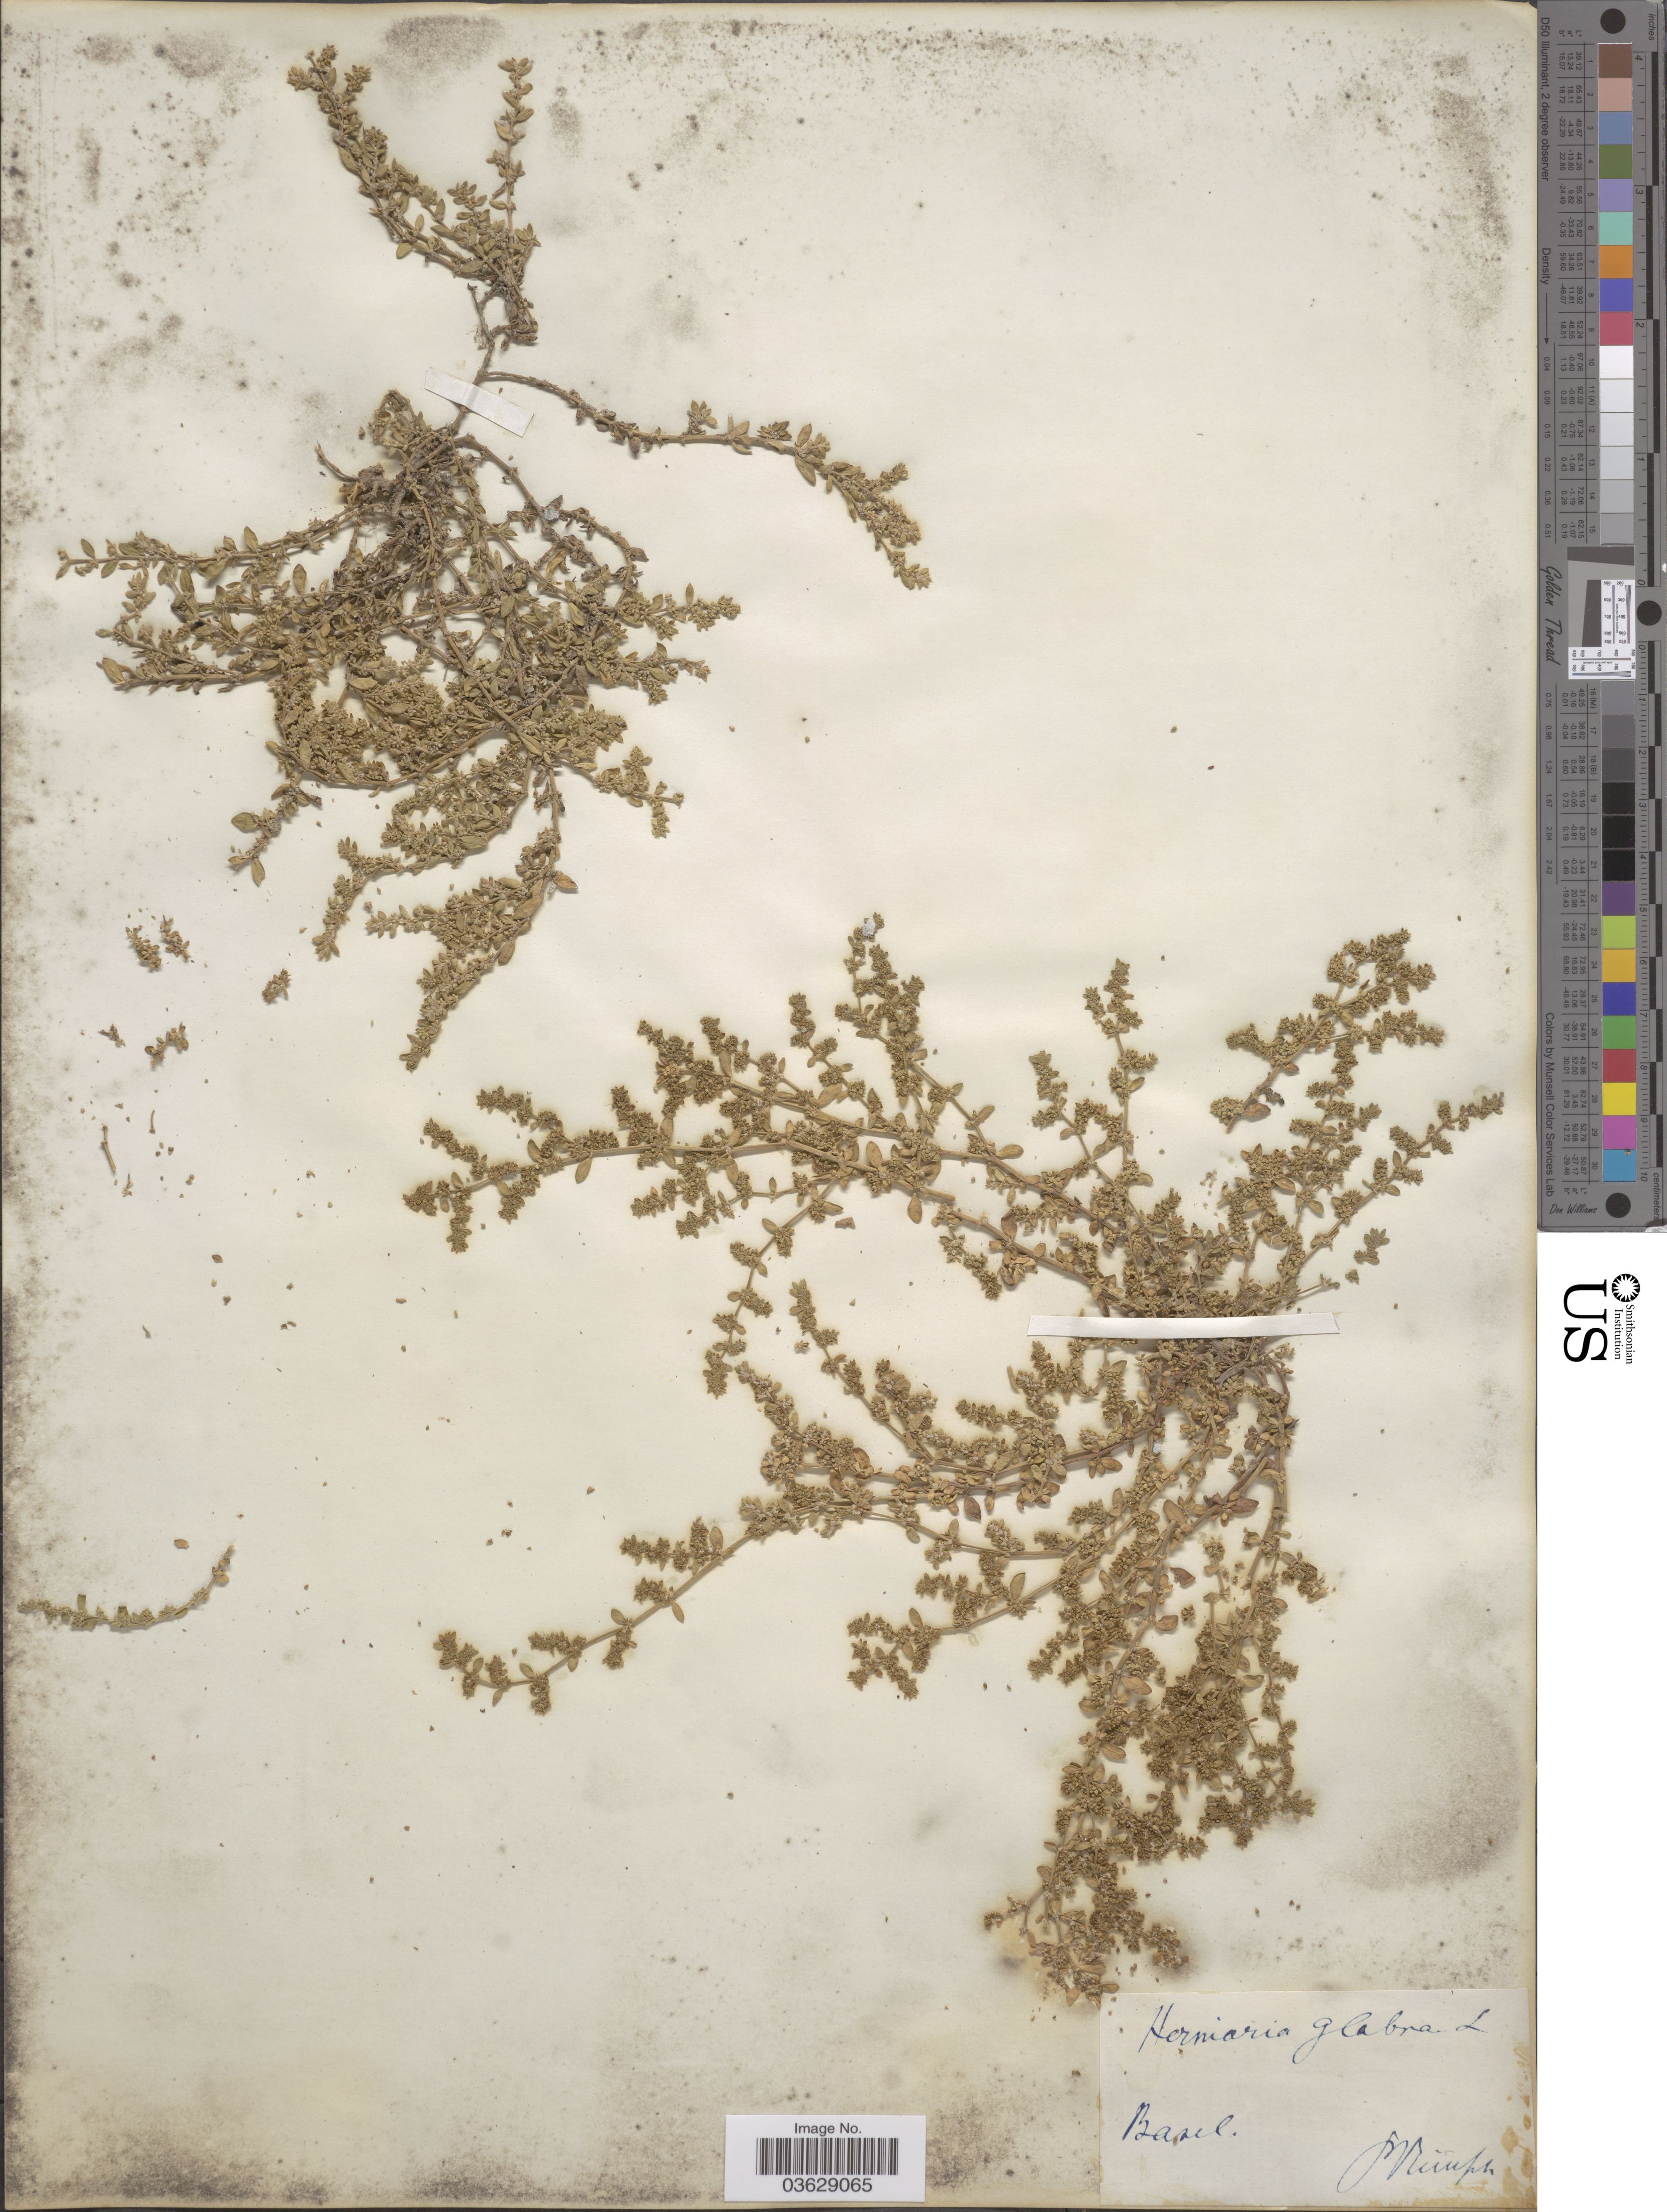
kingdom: Plantae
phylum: Tracheophyta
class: Magnoliopsida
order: Caryophyllales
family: Caryophyllaceae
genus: Herniaria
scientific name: Herniaria glabra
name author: L.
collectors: P. Reinsch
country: Switzerland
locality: Basel.